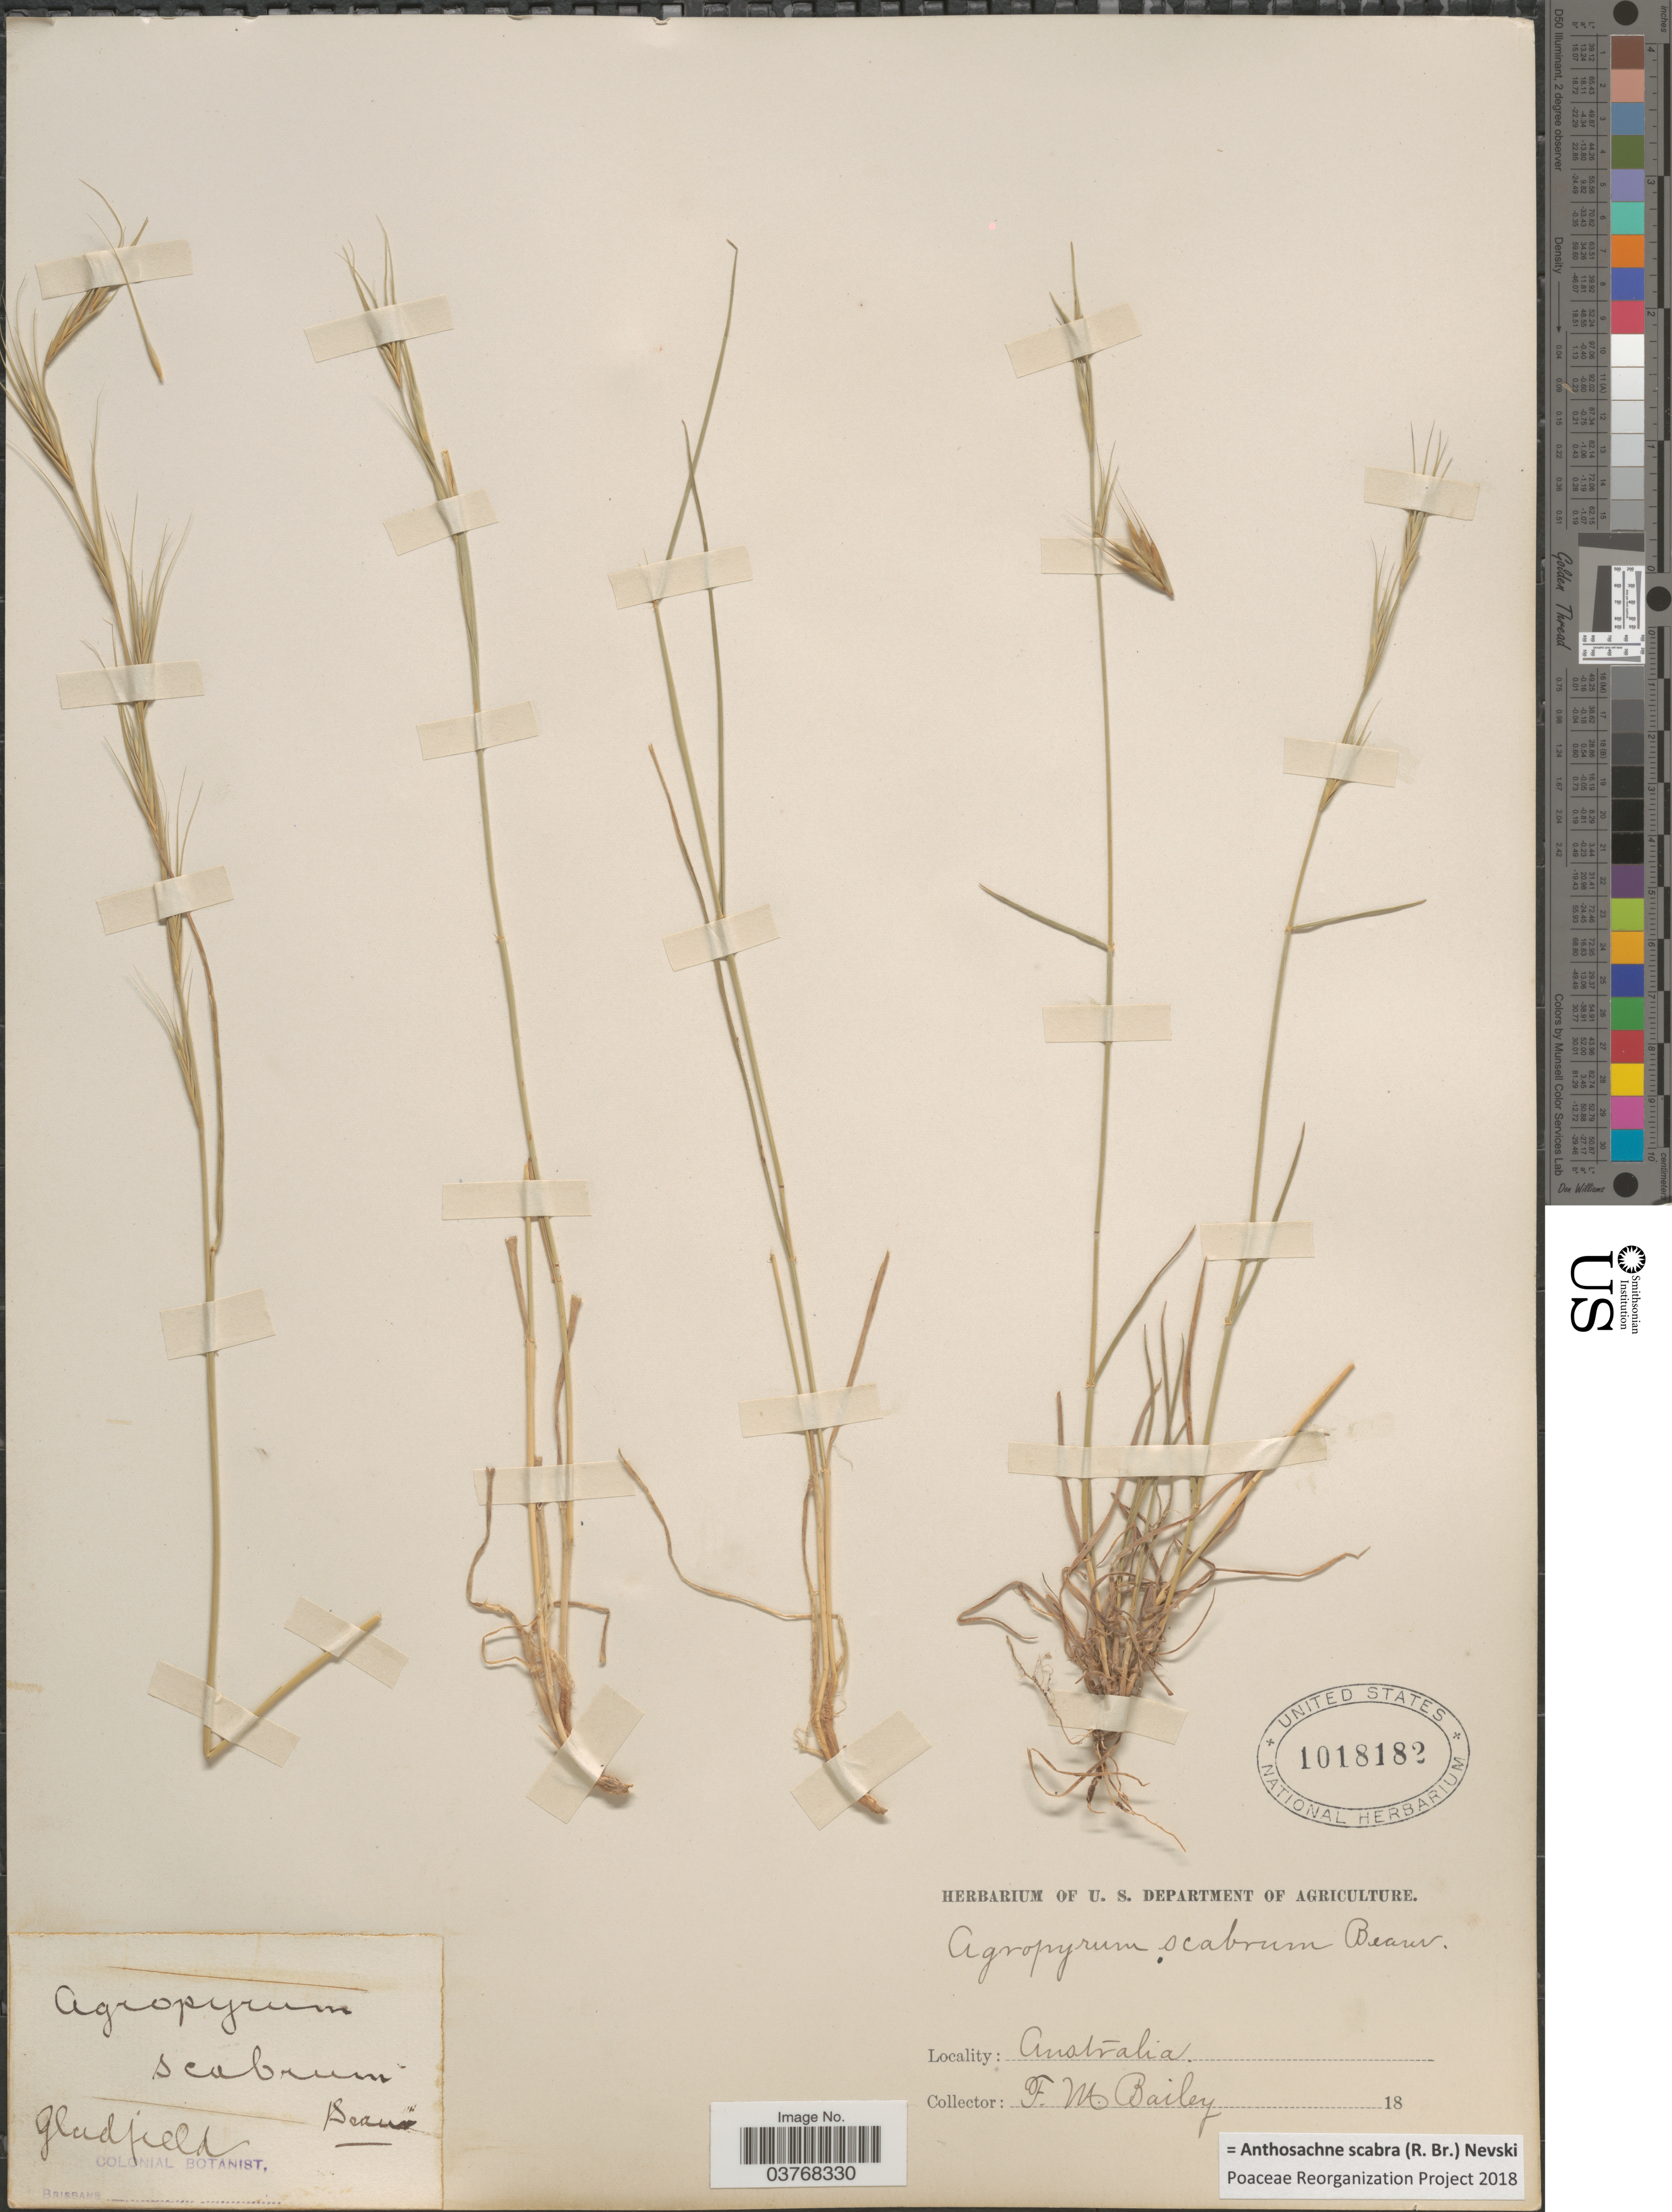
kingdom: Plantae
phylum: Tracheophyta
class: Liliopsida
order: Poales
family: Poaceae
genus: Anthosachne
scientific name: Anthosachne scabra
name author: (R. Br.) Nevski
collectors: F. M. Bailey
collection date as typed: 18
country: Australia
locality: Gladfield.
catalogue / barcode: US 1018182